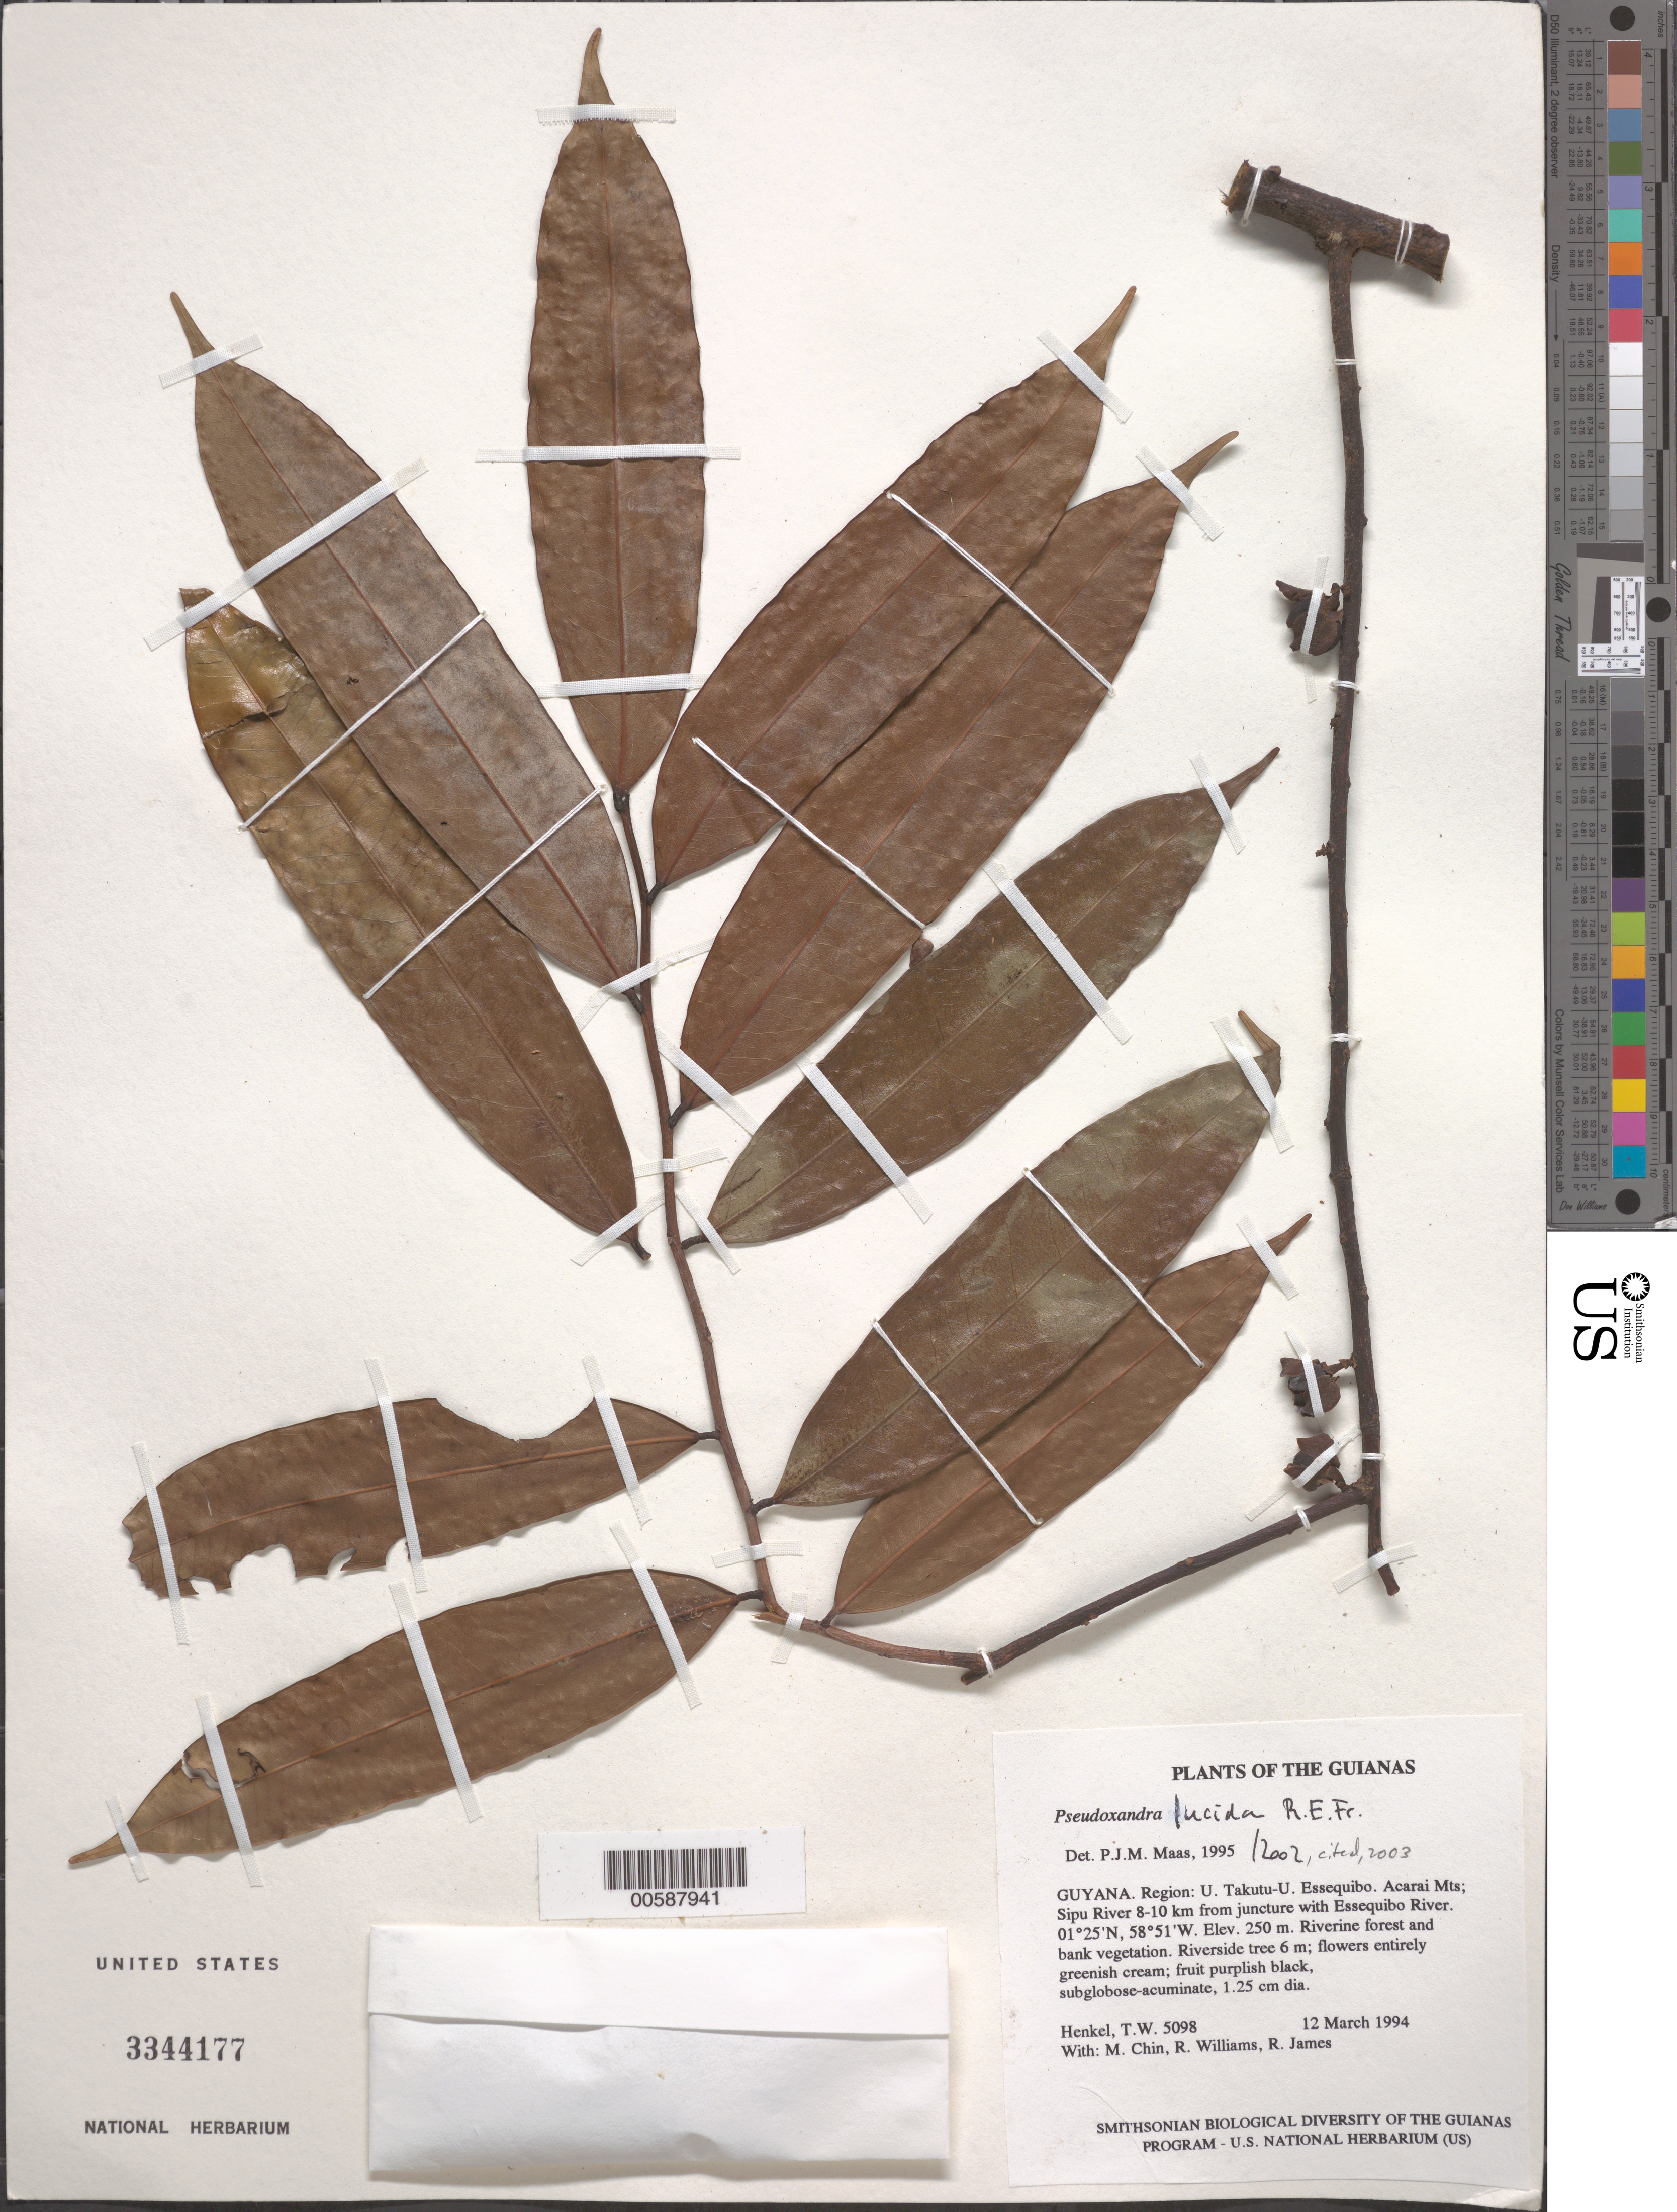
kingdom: Plantae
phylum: Tracheophyta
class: Magnoliopsida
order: Magnoliales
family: Annonaceae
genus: Pseudoxandra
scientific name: Pseudoxandra lucida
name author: R.E. Fr.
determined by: Maas, Paul J. M.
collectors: T. Henkel, M. Chin, R. Williams & R. James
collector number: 5098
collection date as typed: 12 March 1994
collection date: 1994-03-12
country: Guyana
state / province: U. Takutu-U. Essequibo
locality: Acarai Mts; Sipu River 8-10 km from juncture with Essequibo River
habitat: Riverine forest and bank vegetation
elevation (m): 250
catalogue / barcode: US 3344177